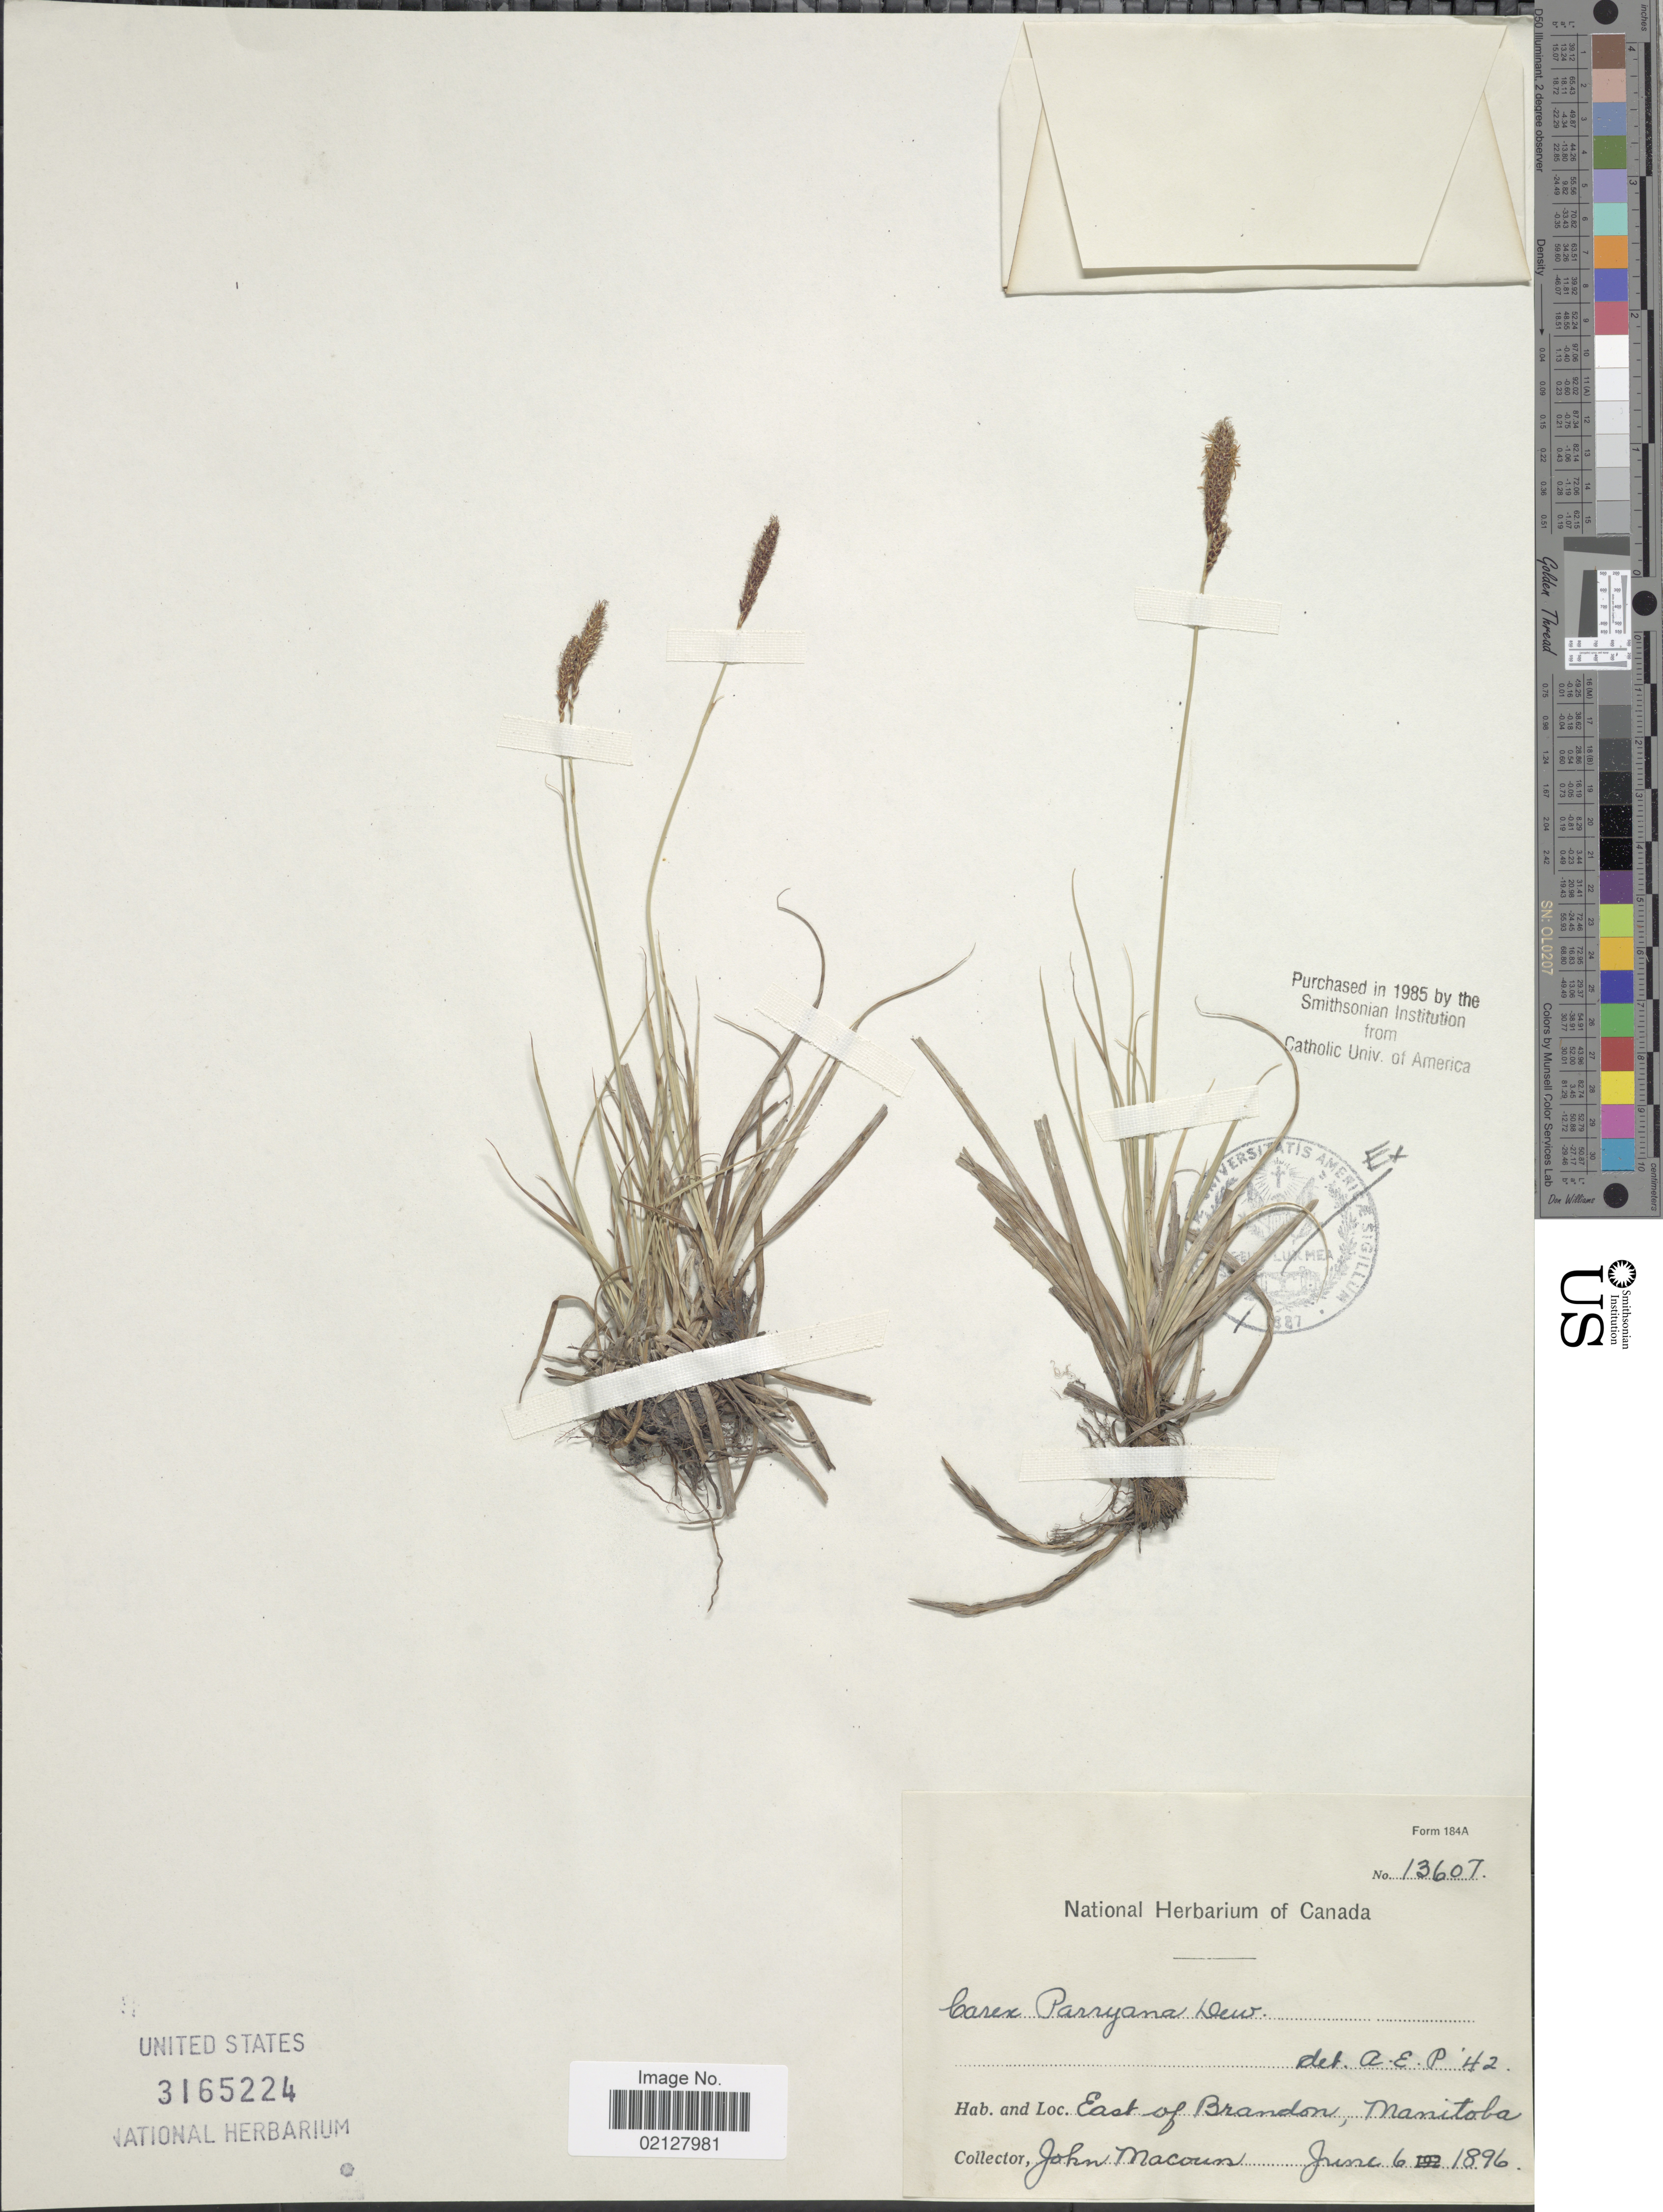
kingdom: Plantae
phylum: Tracheophyta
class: Liliopsida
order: Poales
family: Cyperaceae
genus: Carex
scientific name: Carex parryana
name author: Dewey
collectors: J. Macoun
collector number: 13607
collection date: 1896-06-06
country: Canada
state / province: Manitoba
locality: East of Brandon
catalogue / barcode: US 3165224